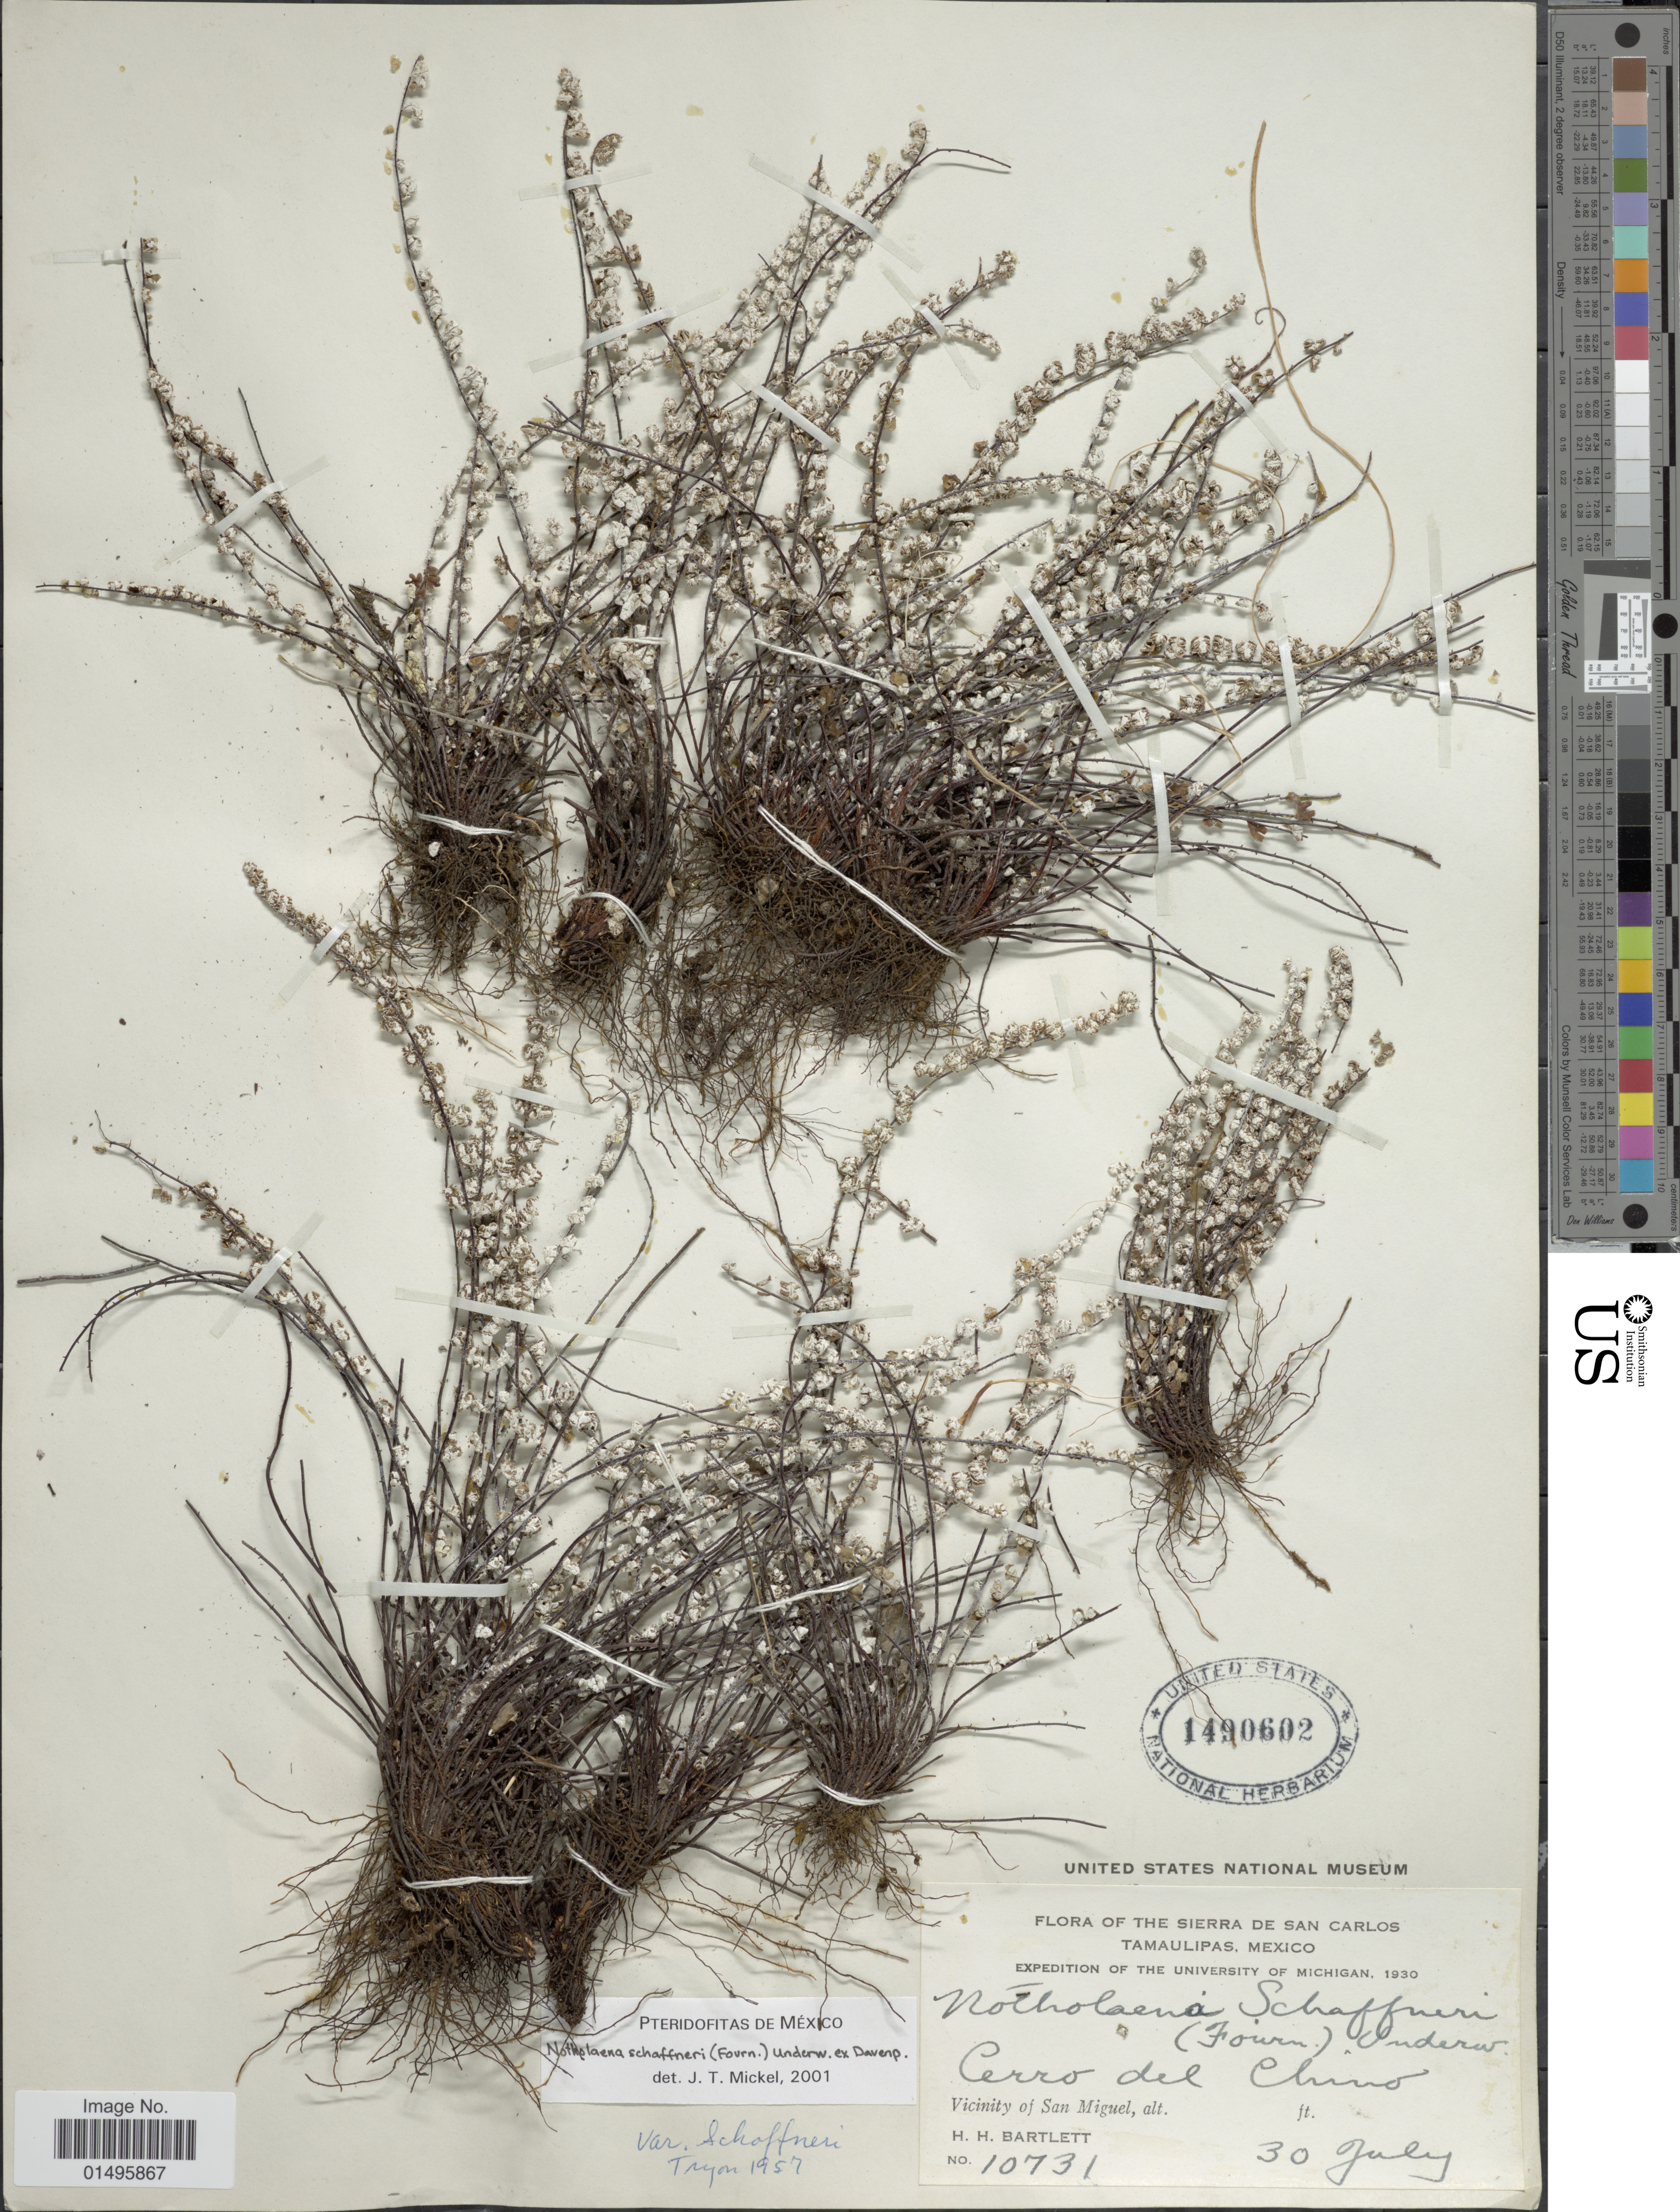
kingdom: Plantae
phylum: Tracheophyta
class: Polypodiopsida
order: Polypodiales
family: Pteridaceae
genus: Notholaena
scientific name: Notholaena schaffneri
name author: (E. Fourn.) Underw.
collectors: H. H. Bartlett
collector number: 10731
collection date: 1930-07-30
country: Mexico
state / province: Tamaulipas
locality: The Sierra de San Carlos, Vicinity of San Miguel.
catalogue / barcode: US 1490602